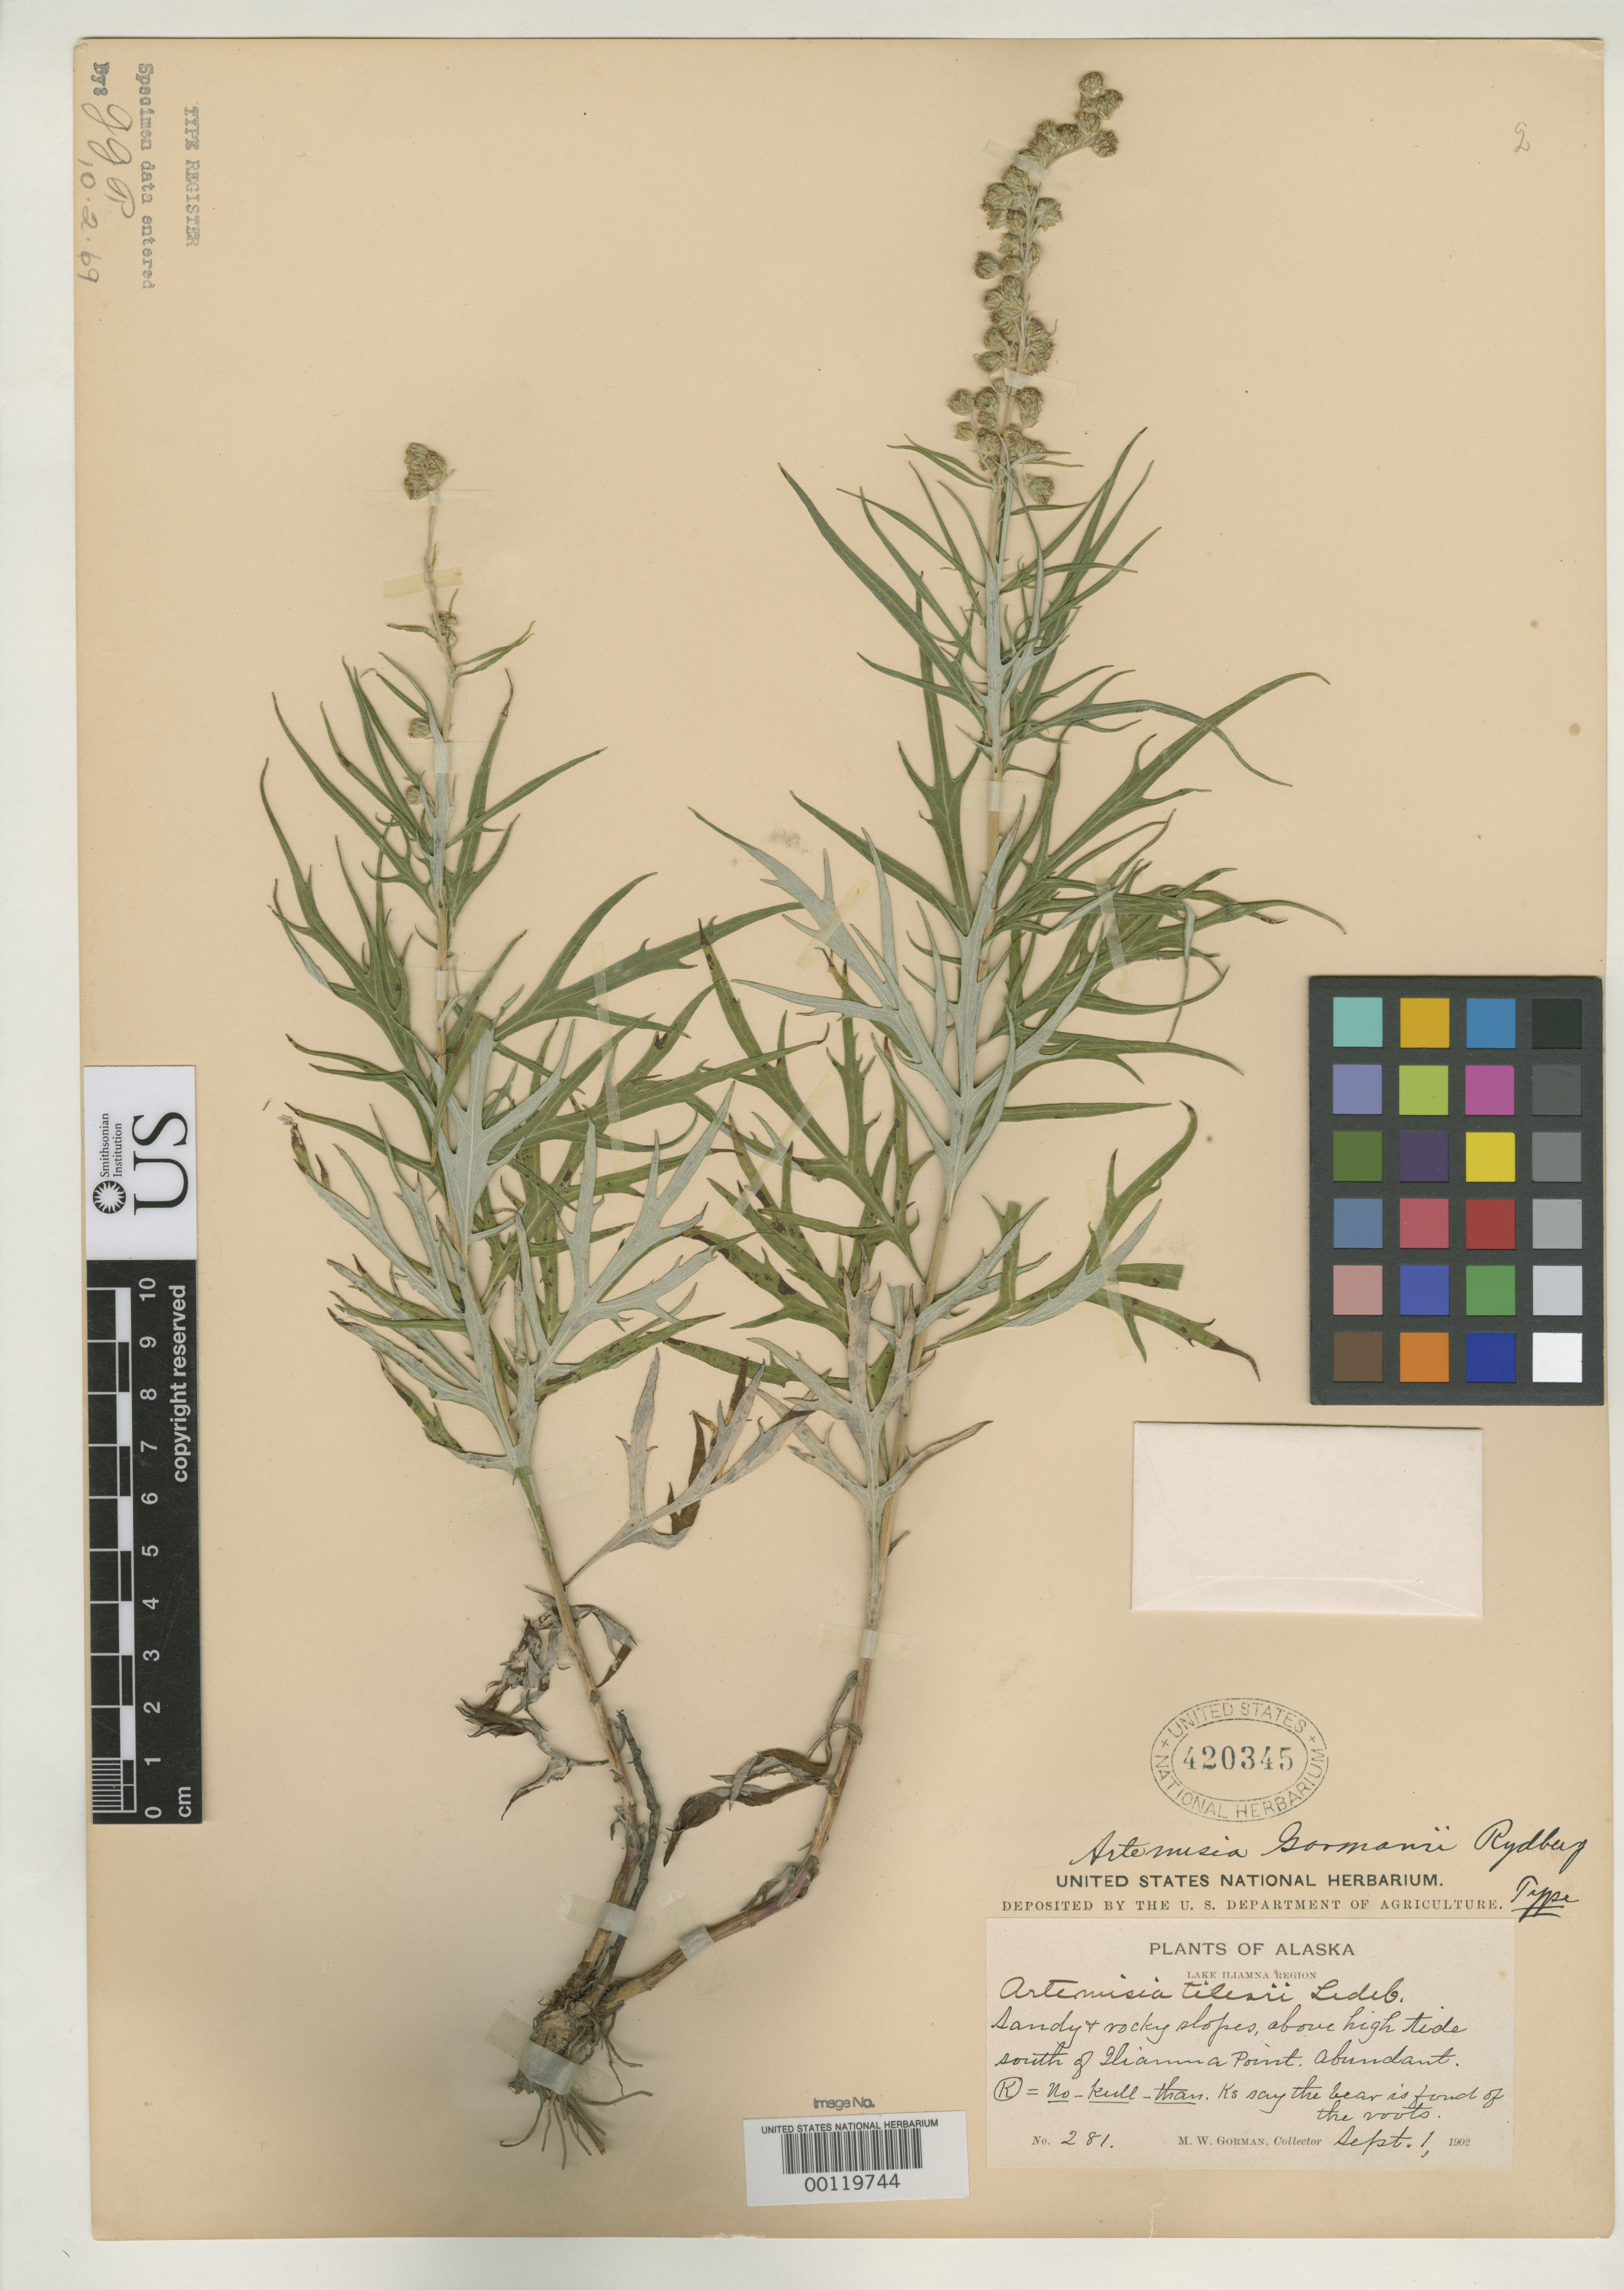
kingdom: Plantae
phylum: Tracheophyta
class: Magnoliopsida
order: Asterales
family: Asteraceae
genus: Artemisia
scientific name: Artemisia gormanii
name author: Rydb.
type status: Holotype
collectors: M. W. Gorman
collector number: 281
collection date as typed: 01 Sep 1902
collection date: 1902-09-01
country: United States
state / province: Alaska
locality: Lake Iliamna region.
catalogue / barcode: US 420345